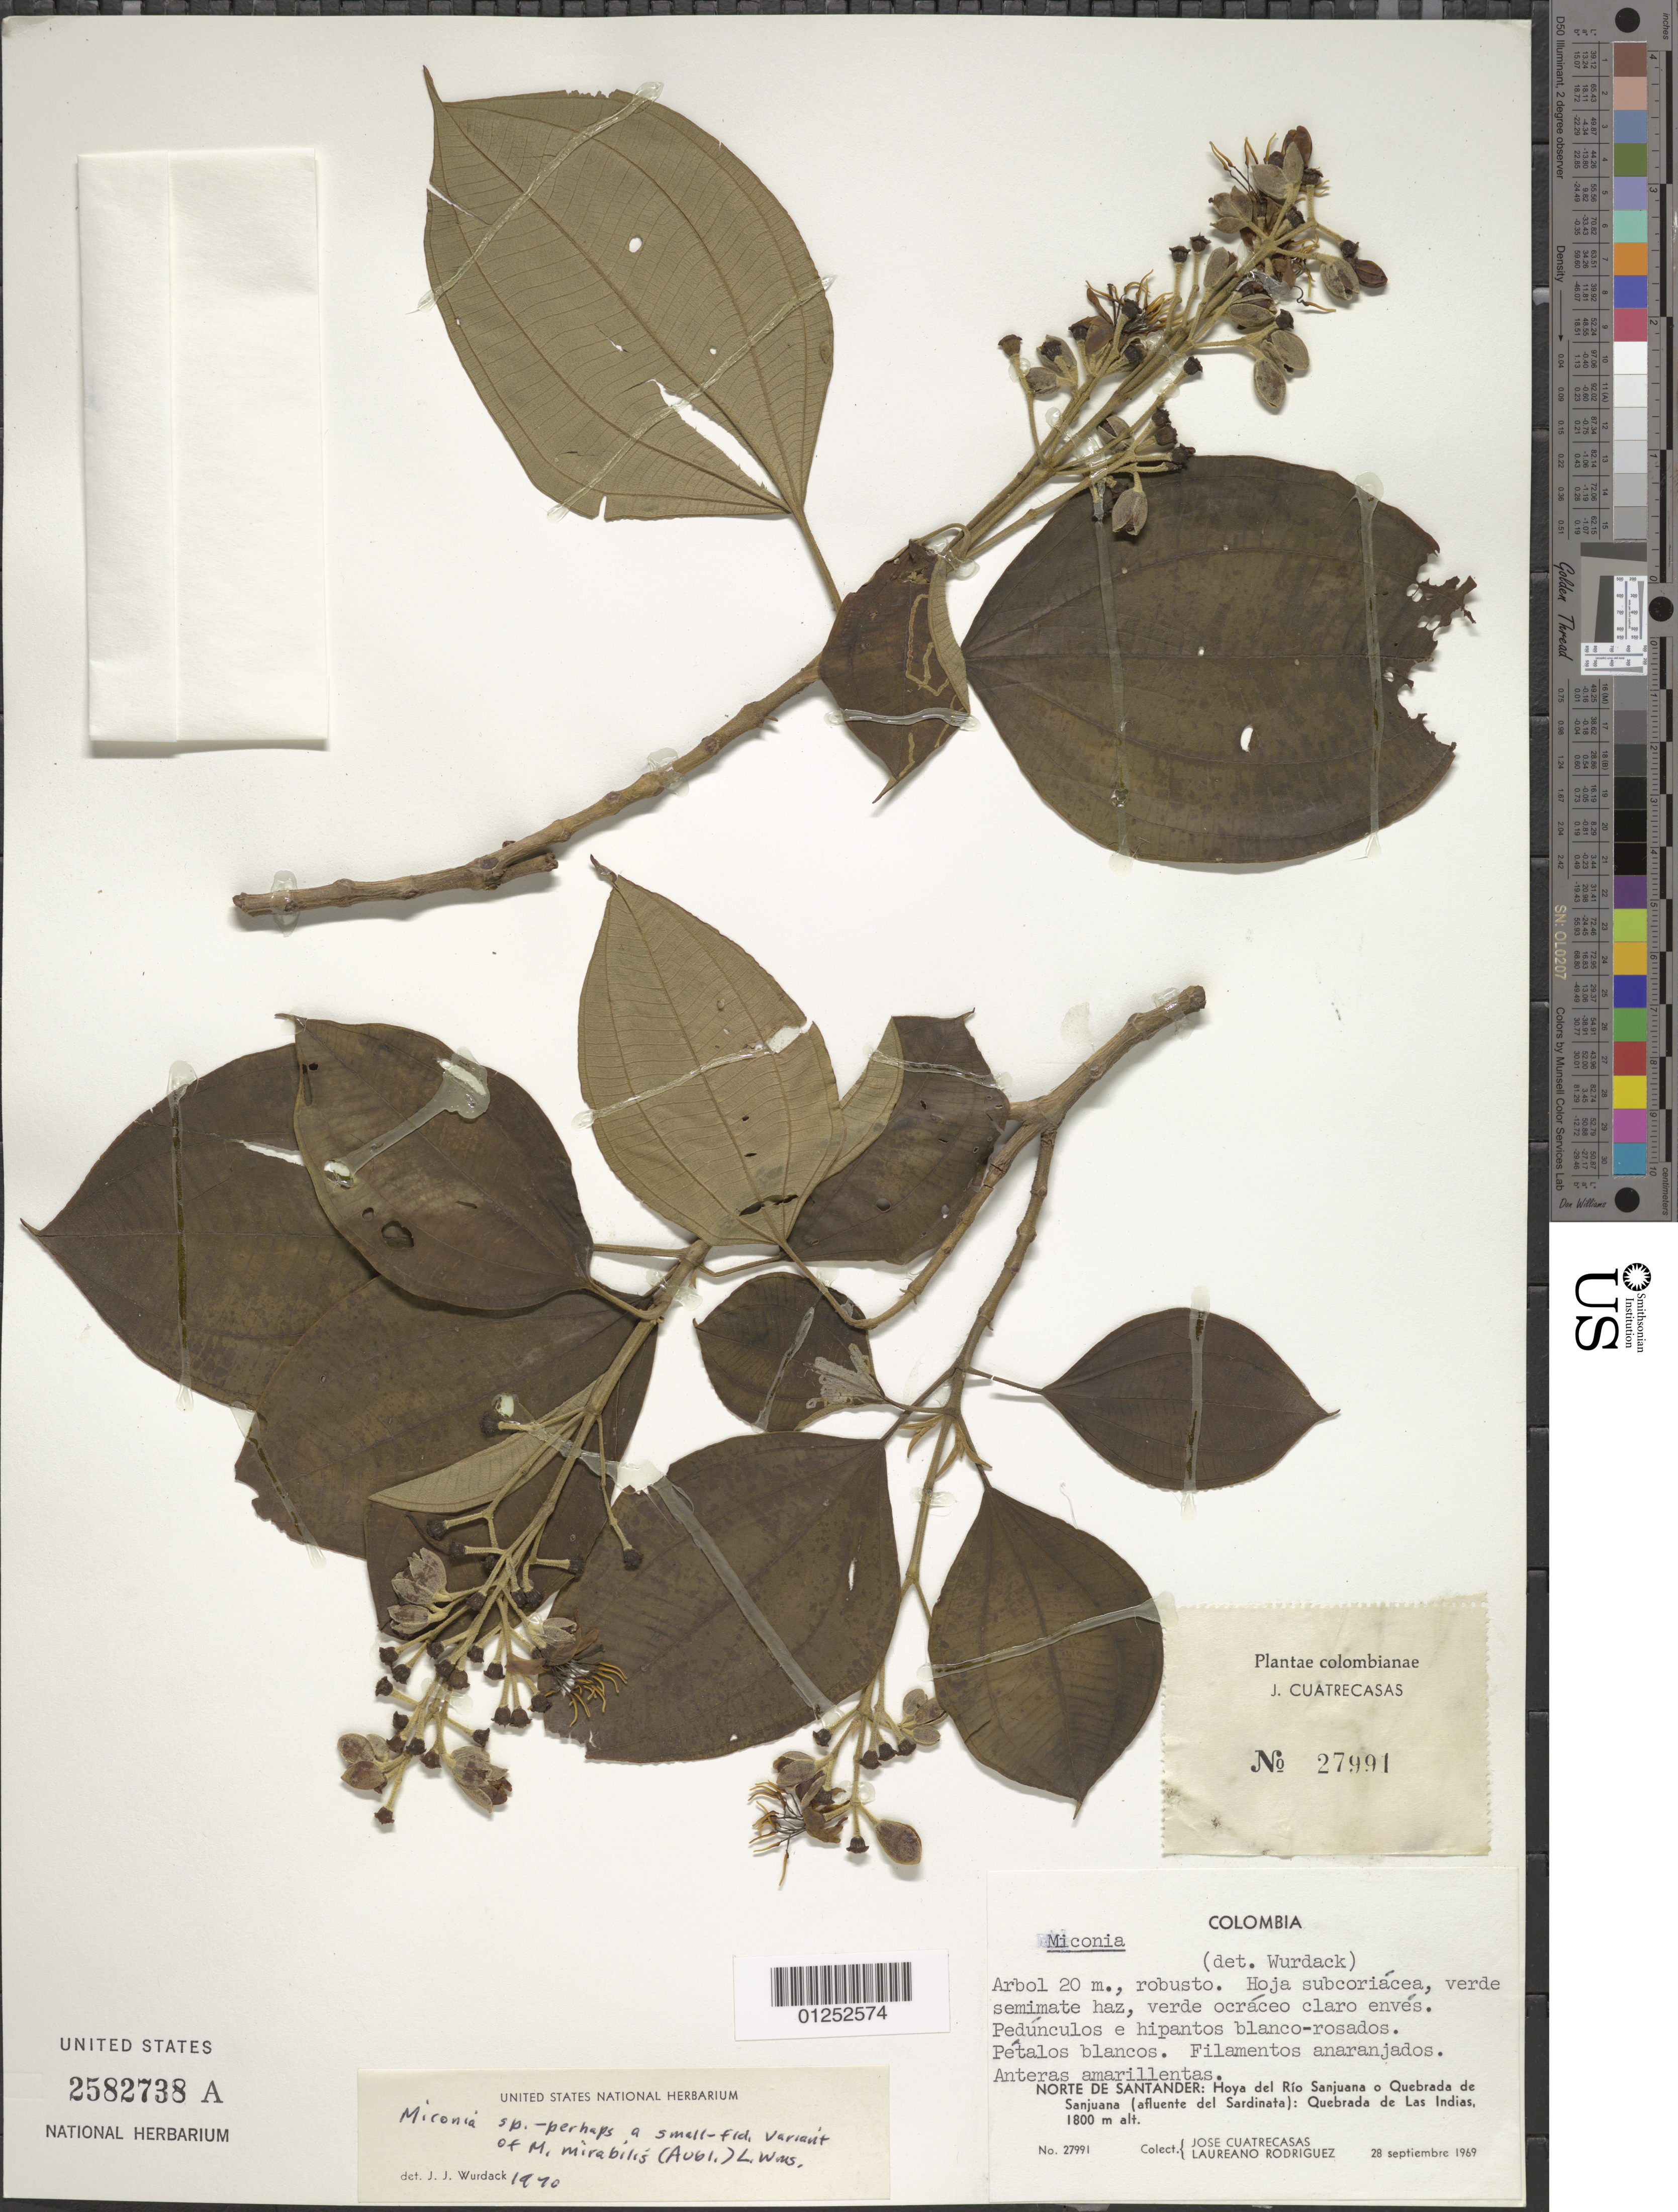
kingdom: Plantae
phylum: Tracheophyta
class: Magnoliopsida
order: Myrtales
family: Melastomataceae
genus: Miconia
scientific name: Miconia mirabilis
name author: (Aubl.) L.O. Williams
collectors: J. Cuatrecasas & L. Rodriguez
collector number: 27991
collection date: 1969-09-28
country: Colombia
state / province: Norte de Santander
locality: Hoya del Río Sanjuana o Quebrada de Sanjuana (afluente del Sardinata): Quebrada de Las Indias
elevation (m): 1800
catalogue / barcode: US 2582738A